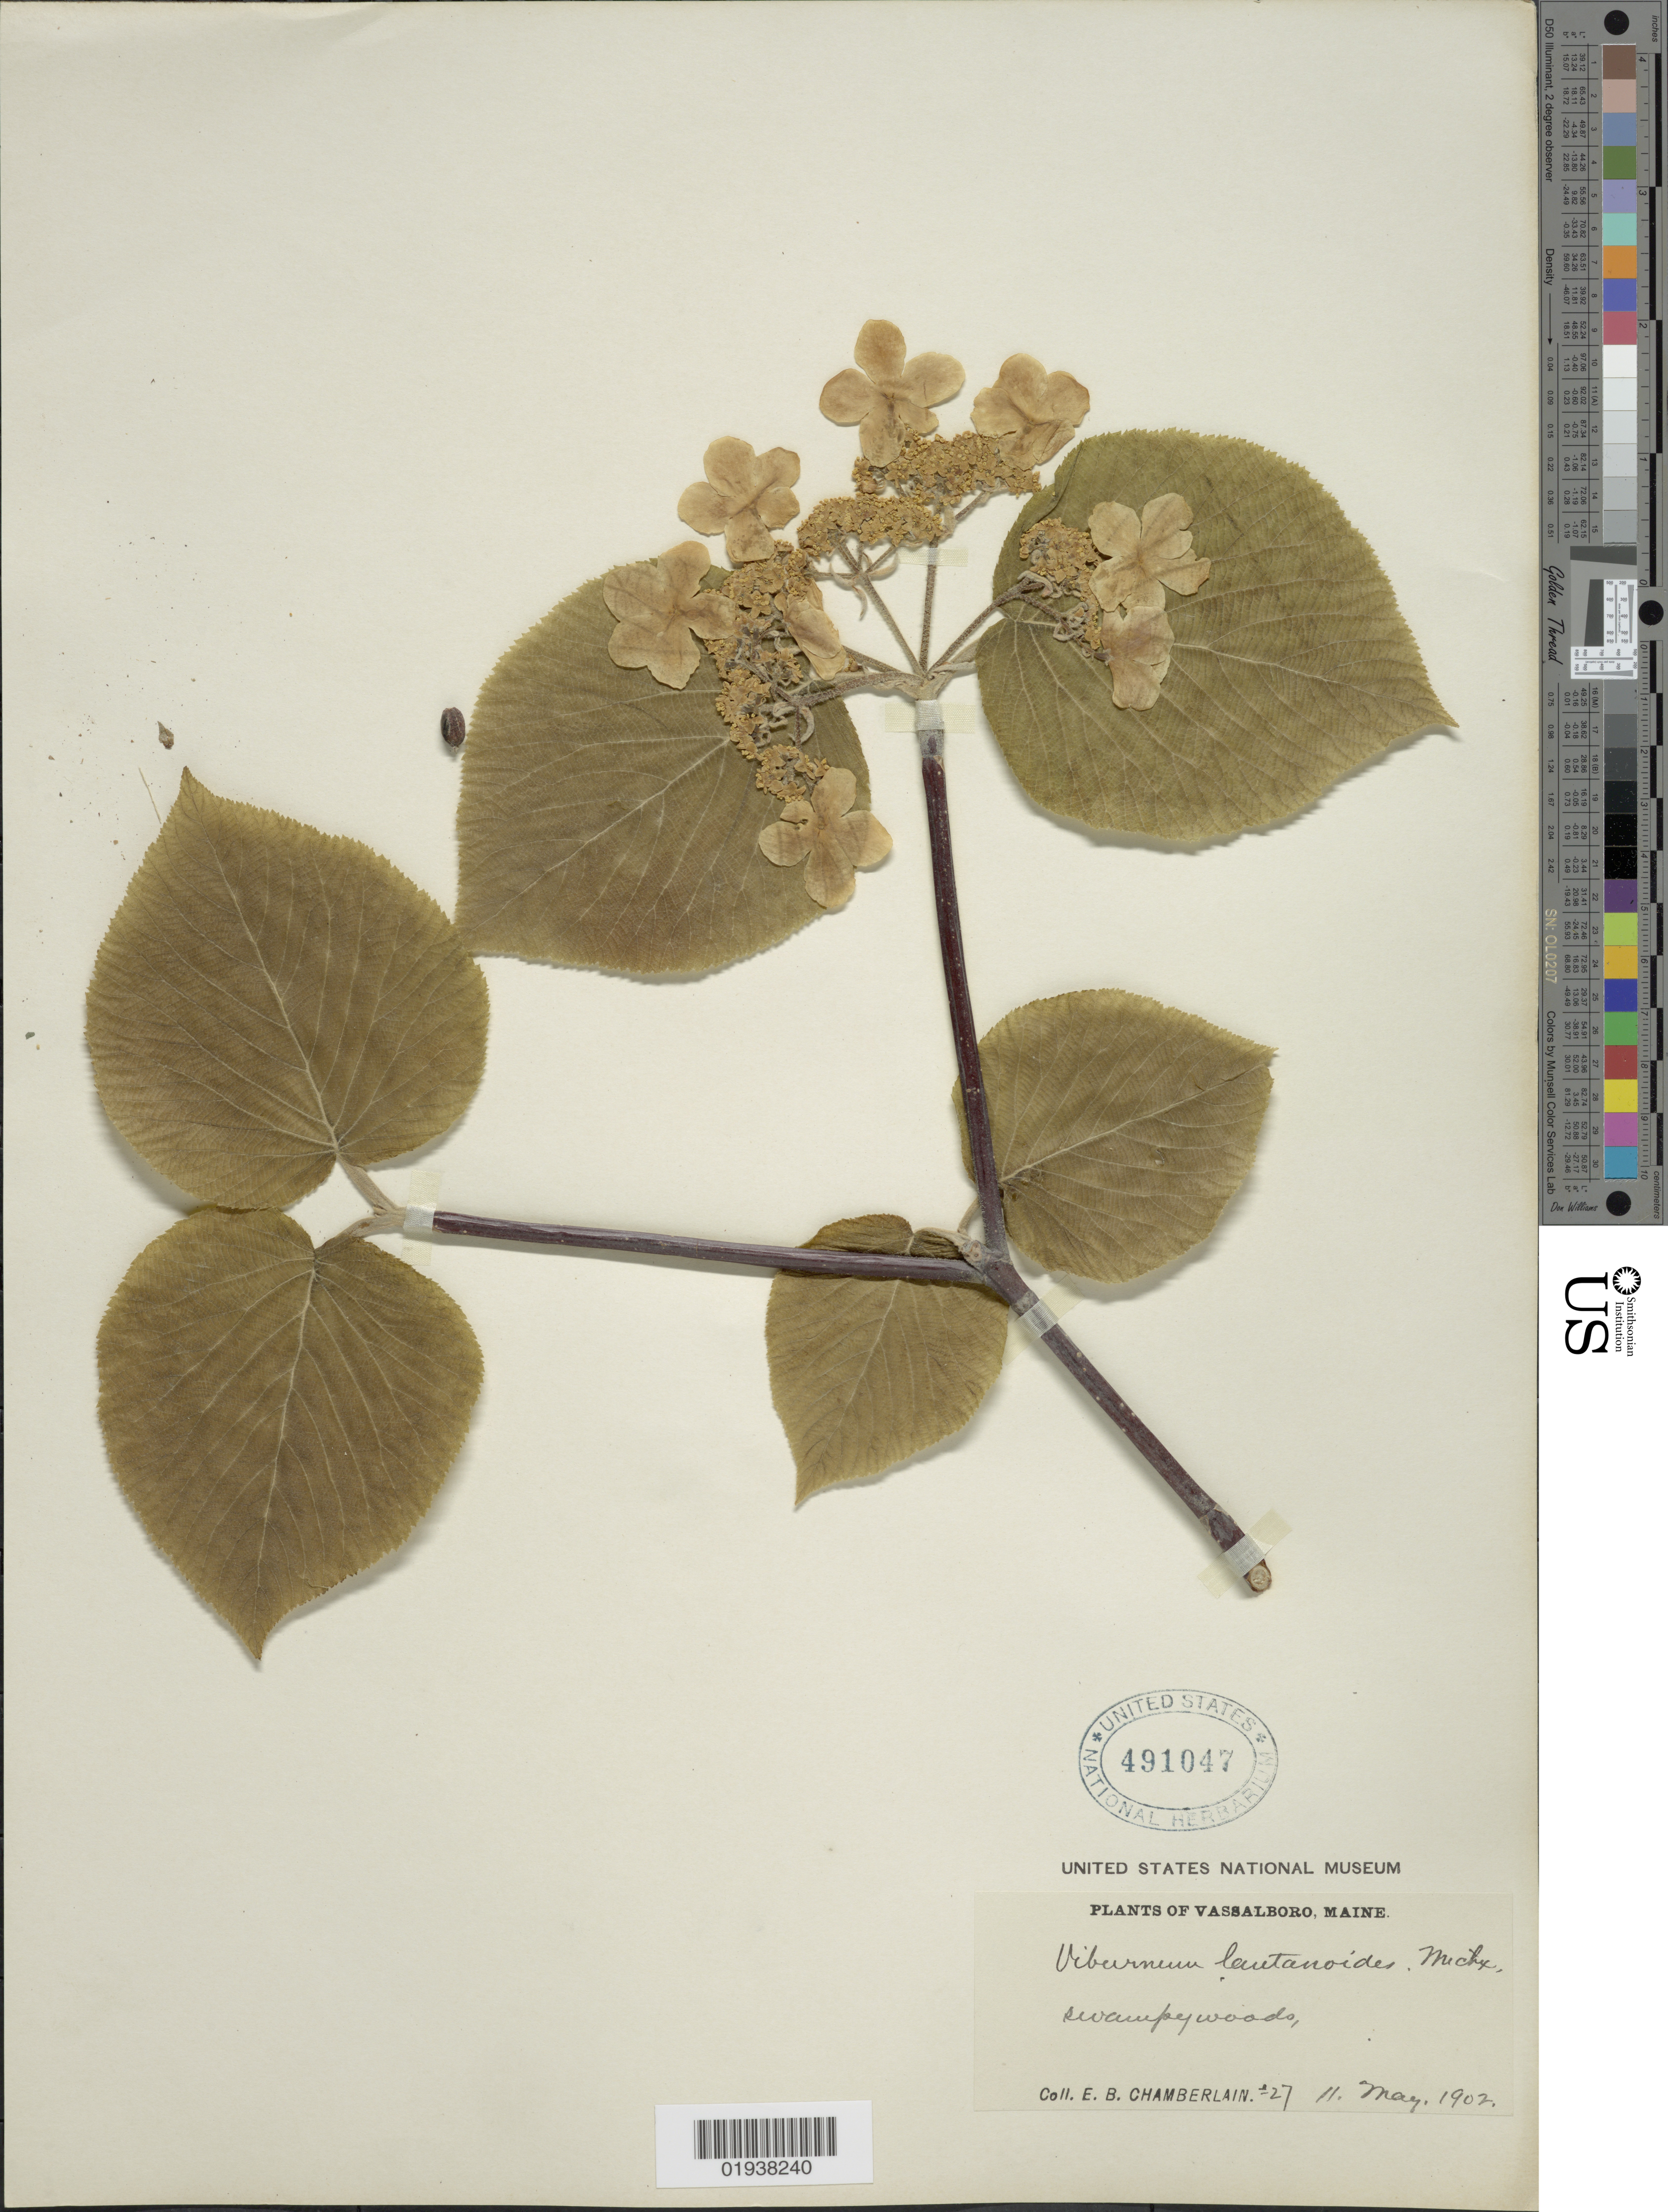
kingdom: Plantae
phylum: Tracheophyta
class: Magnoliopsida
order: Dipsacales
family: Viburnaceae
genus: Viburnum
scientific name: Viburnum alnifolium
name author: Marshall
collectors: E. Chamberlain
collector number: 27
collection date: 1902-05-11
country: United States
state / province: Maine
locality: Vassalboro. Swampy woods.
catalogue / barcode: US 491047